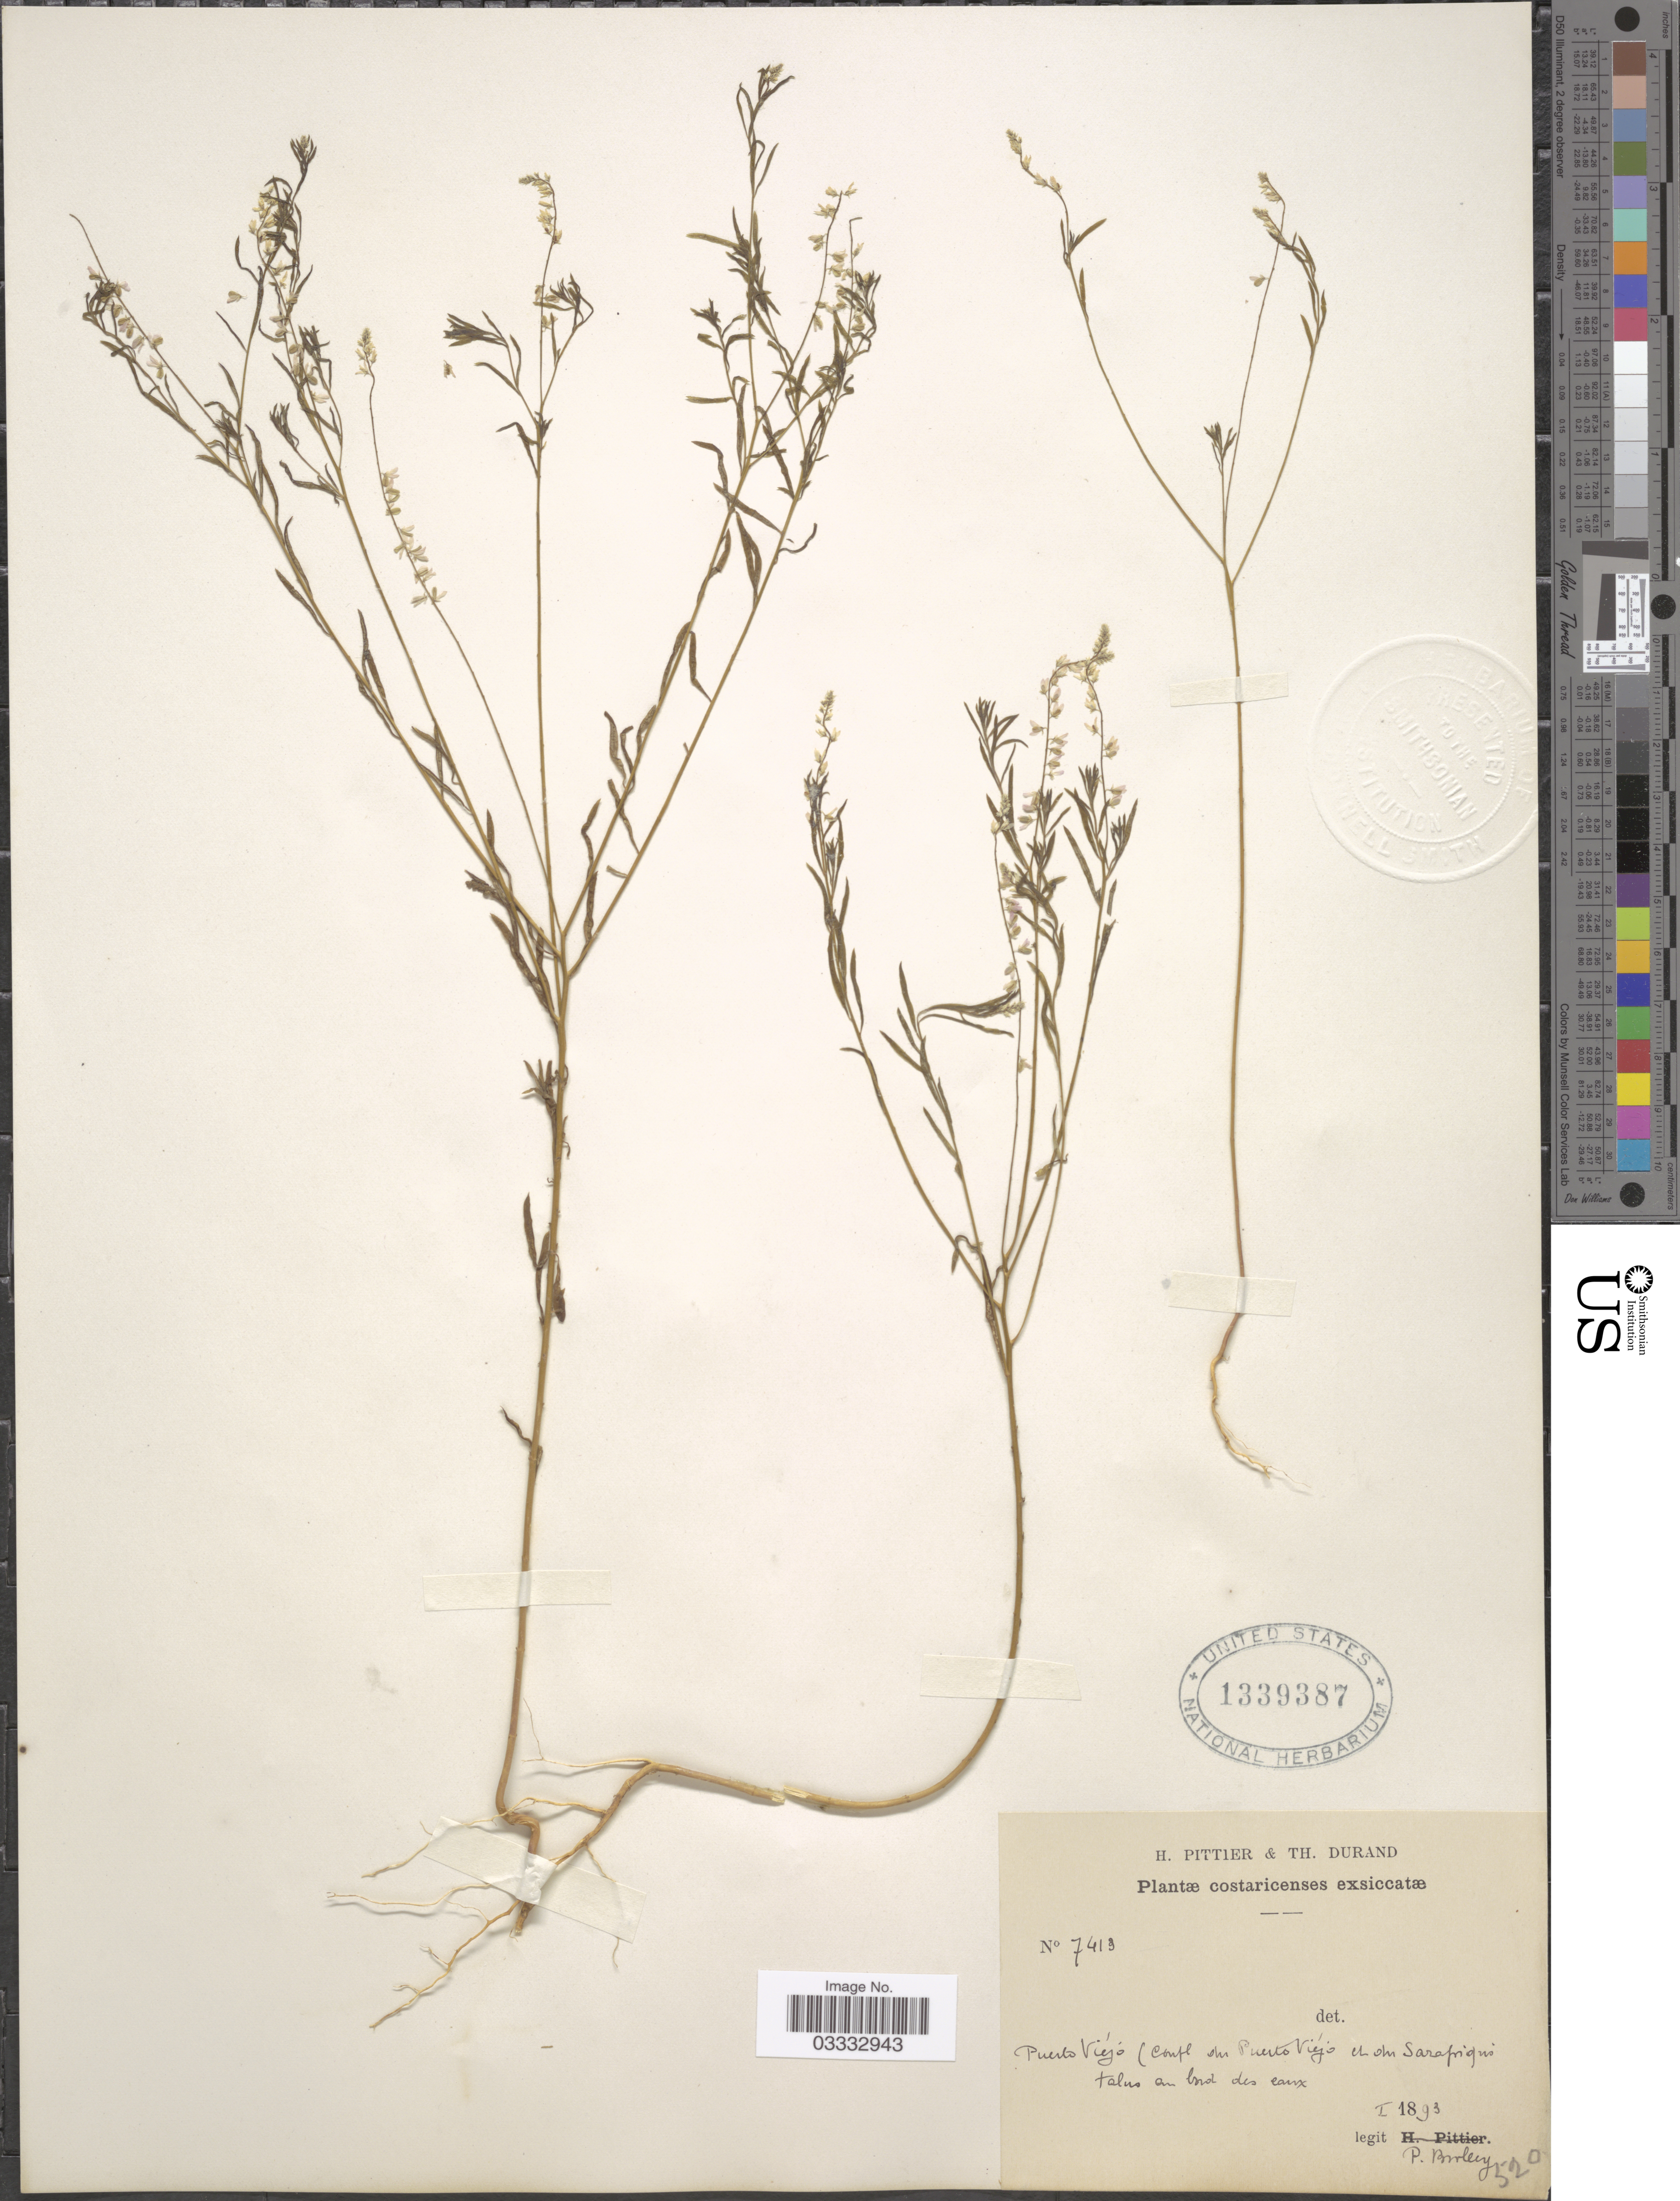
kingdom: Plantae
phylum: Tracheophyta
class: Magnoliopsida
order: Fabales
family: Polygalaceae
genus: Polygala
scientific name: Polygala paniculata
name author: L.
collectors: P. Biolley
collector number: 7413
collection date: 1893-01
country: Costa Rica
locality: Puerto Viéjo (confl du Puerto Viéjo et du Sarapiqui talus au bord des eaux.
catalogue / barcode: US 1339387